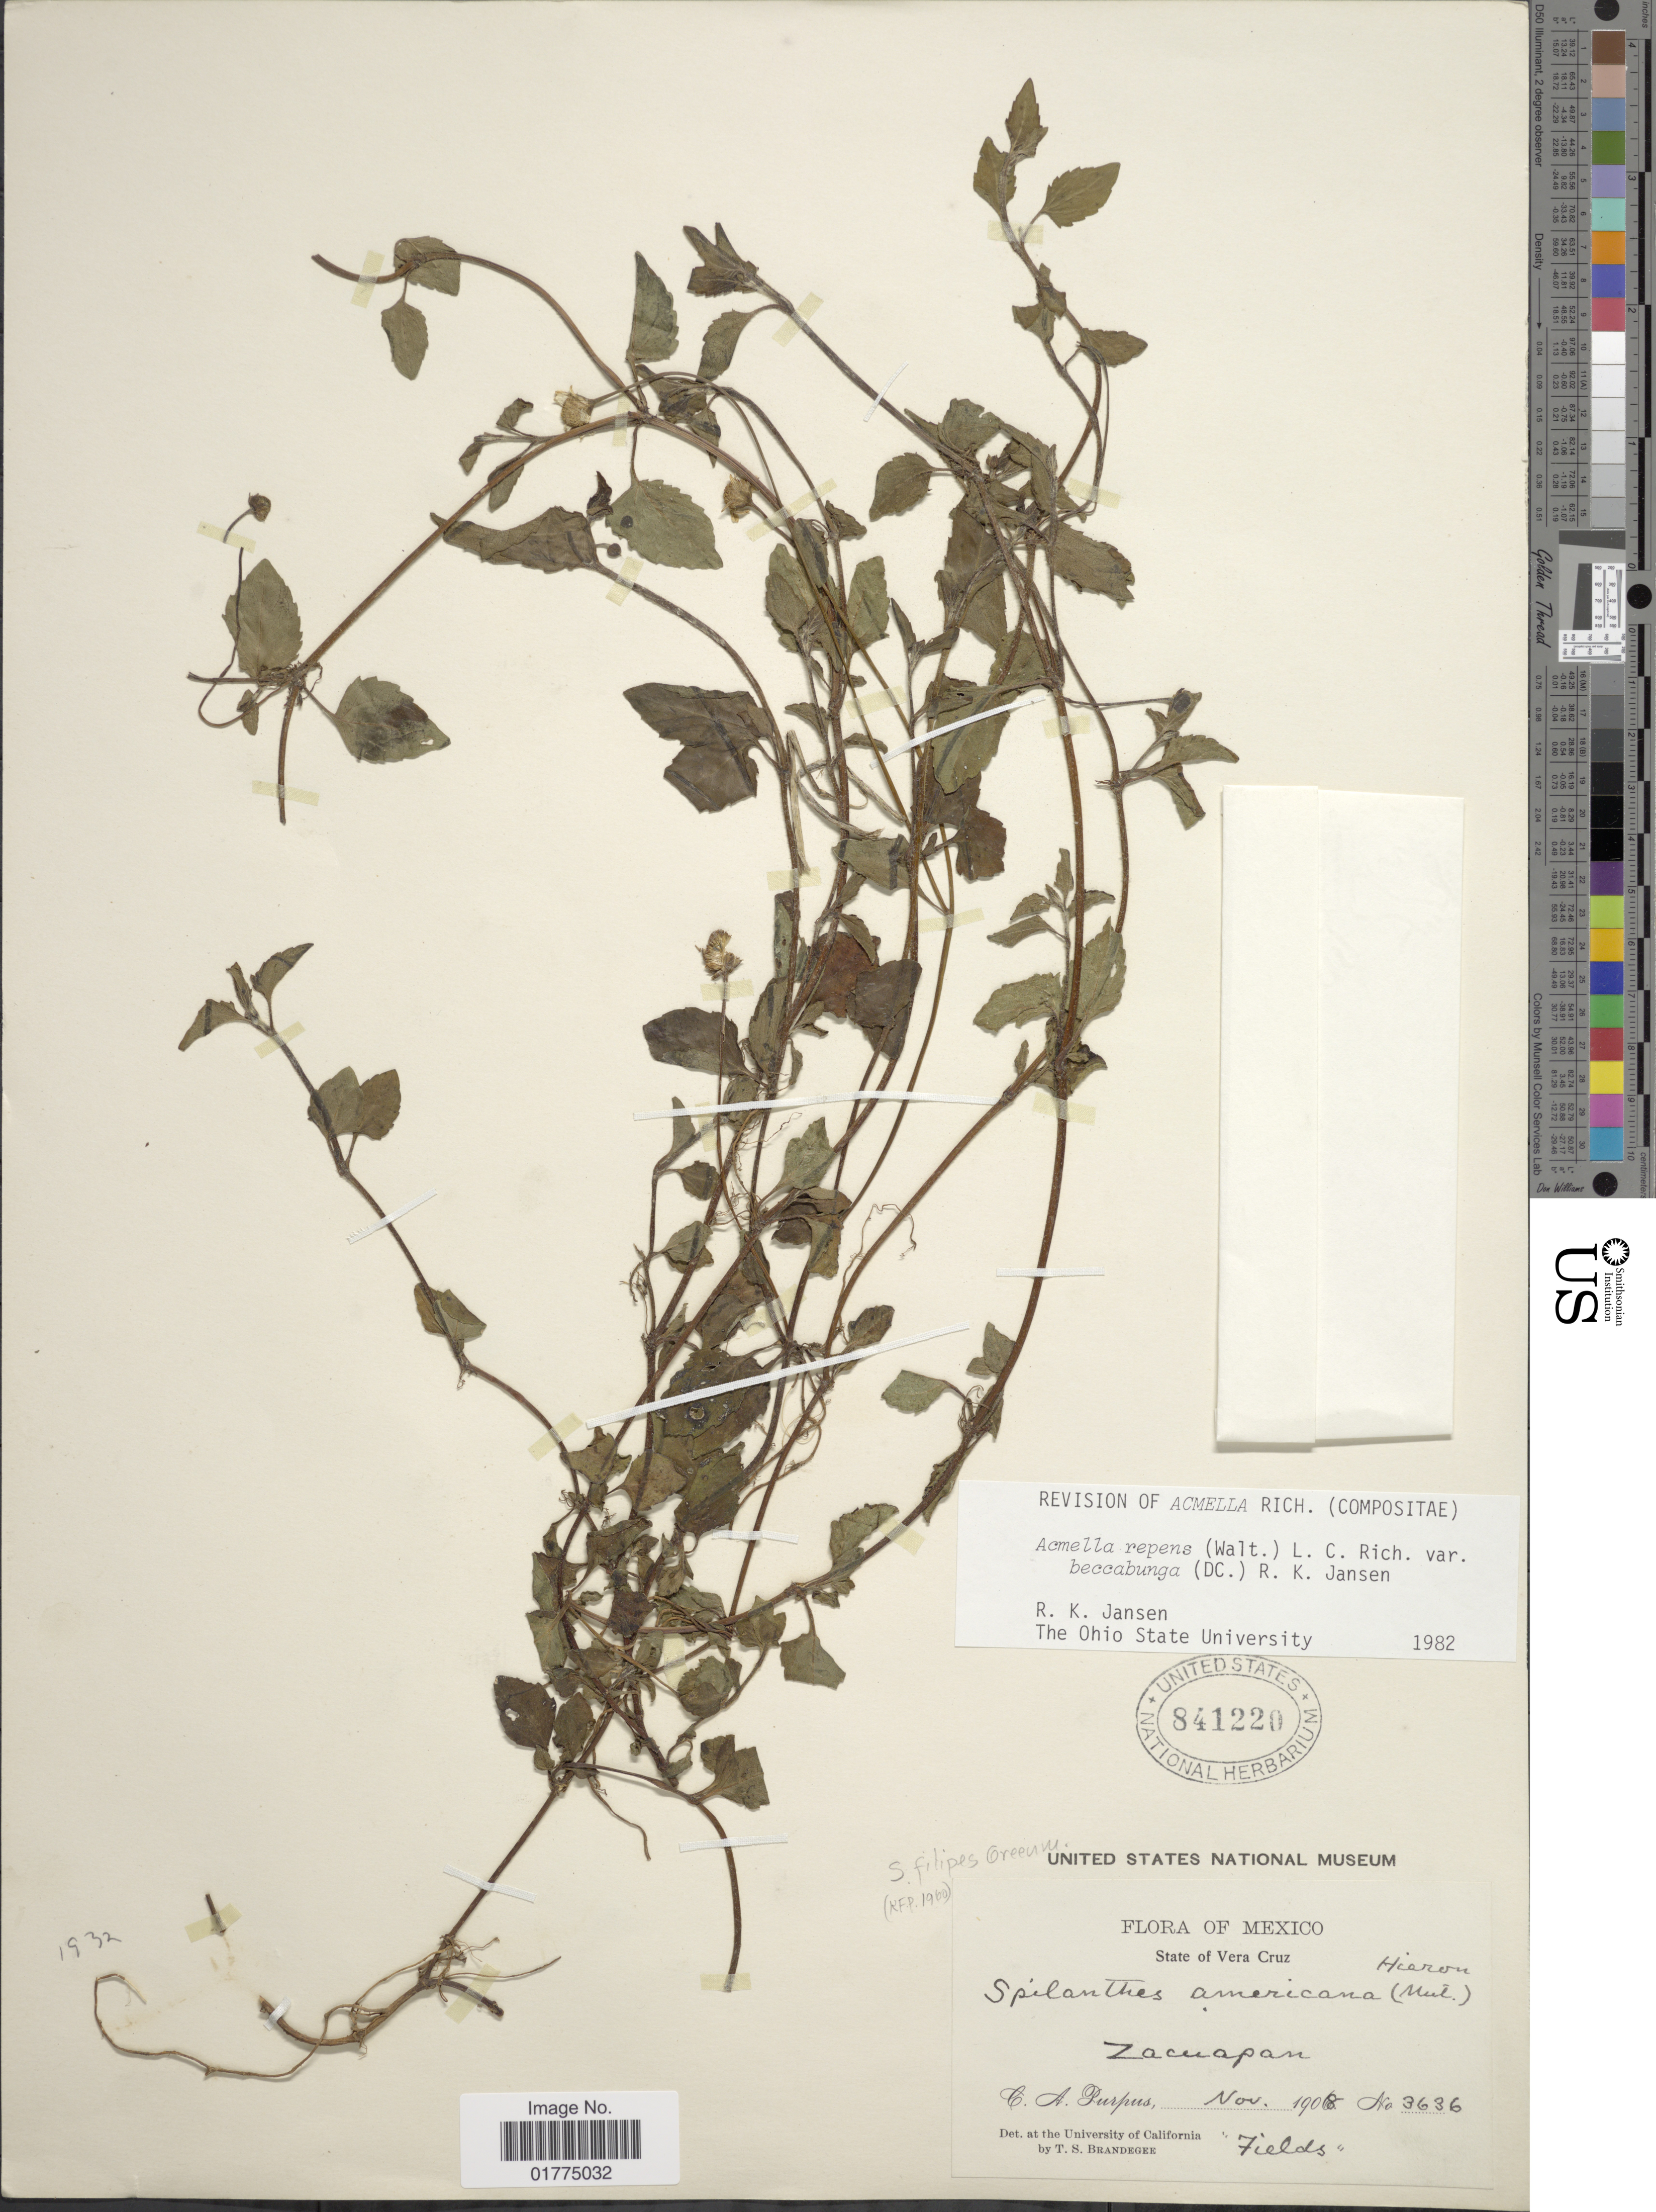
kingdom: Plantae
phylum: Tracheophyta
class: Magnoliopsida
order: Asterales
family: Asteraceae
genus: Acmella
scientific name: Acmella repens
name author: (Walter) Rich.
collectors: C. A. Purpus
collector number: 3636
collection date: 1908-11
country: Mexico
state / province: Veracruz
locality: State of Vera Cruz. Zacuapan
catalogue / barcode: US 841220